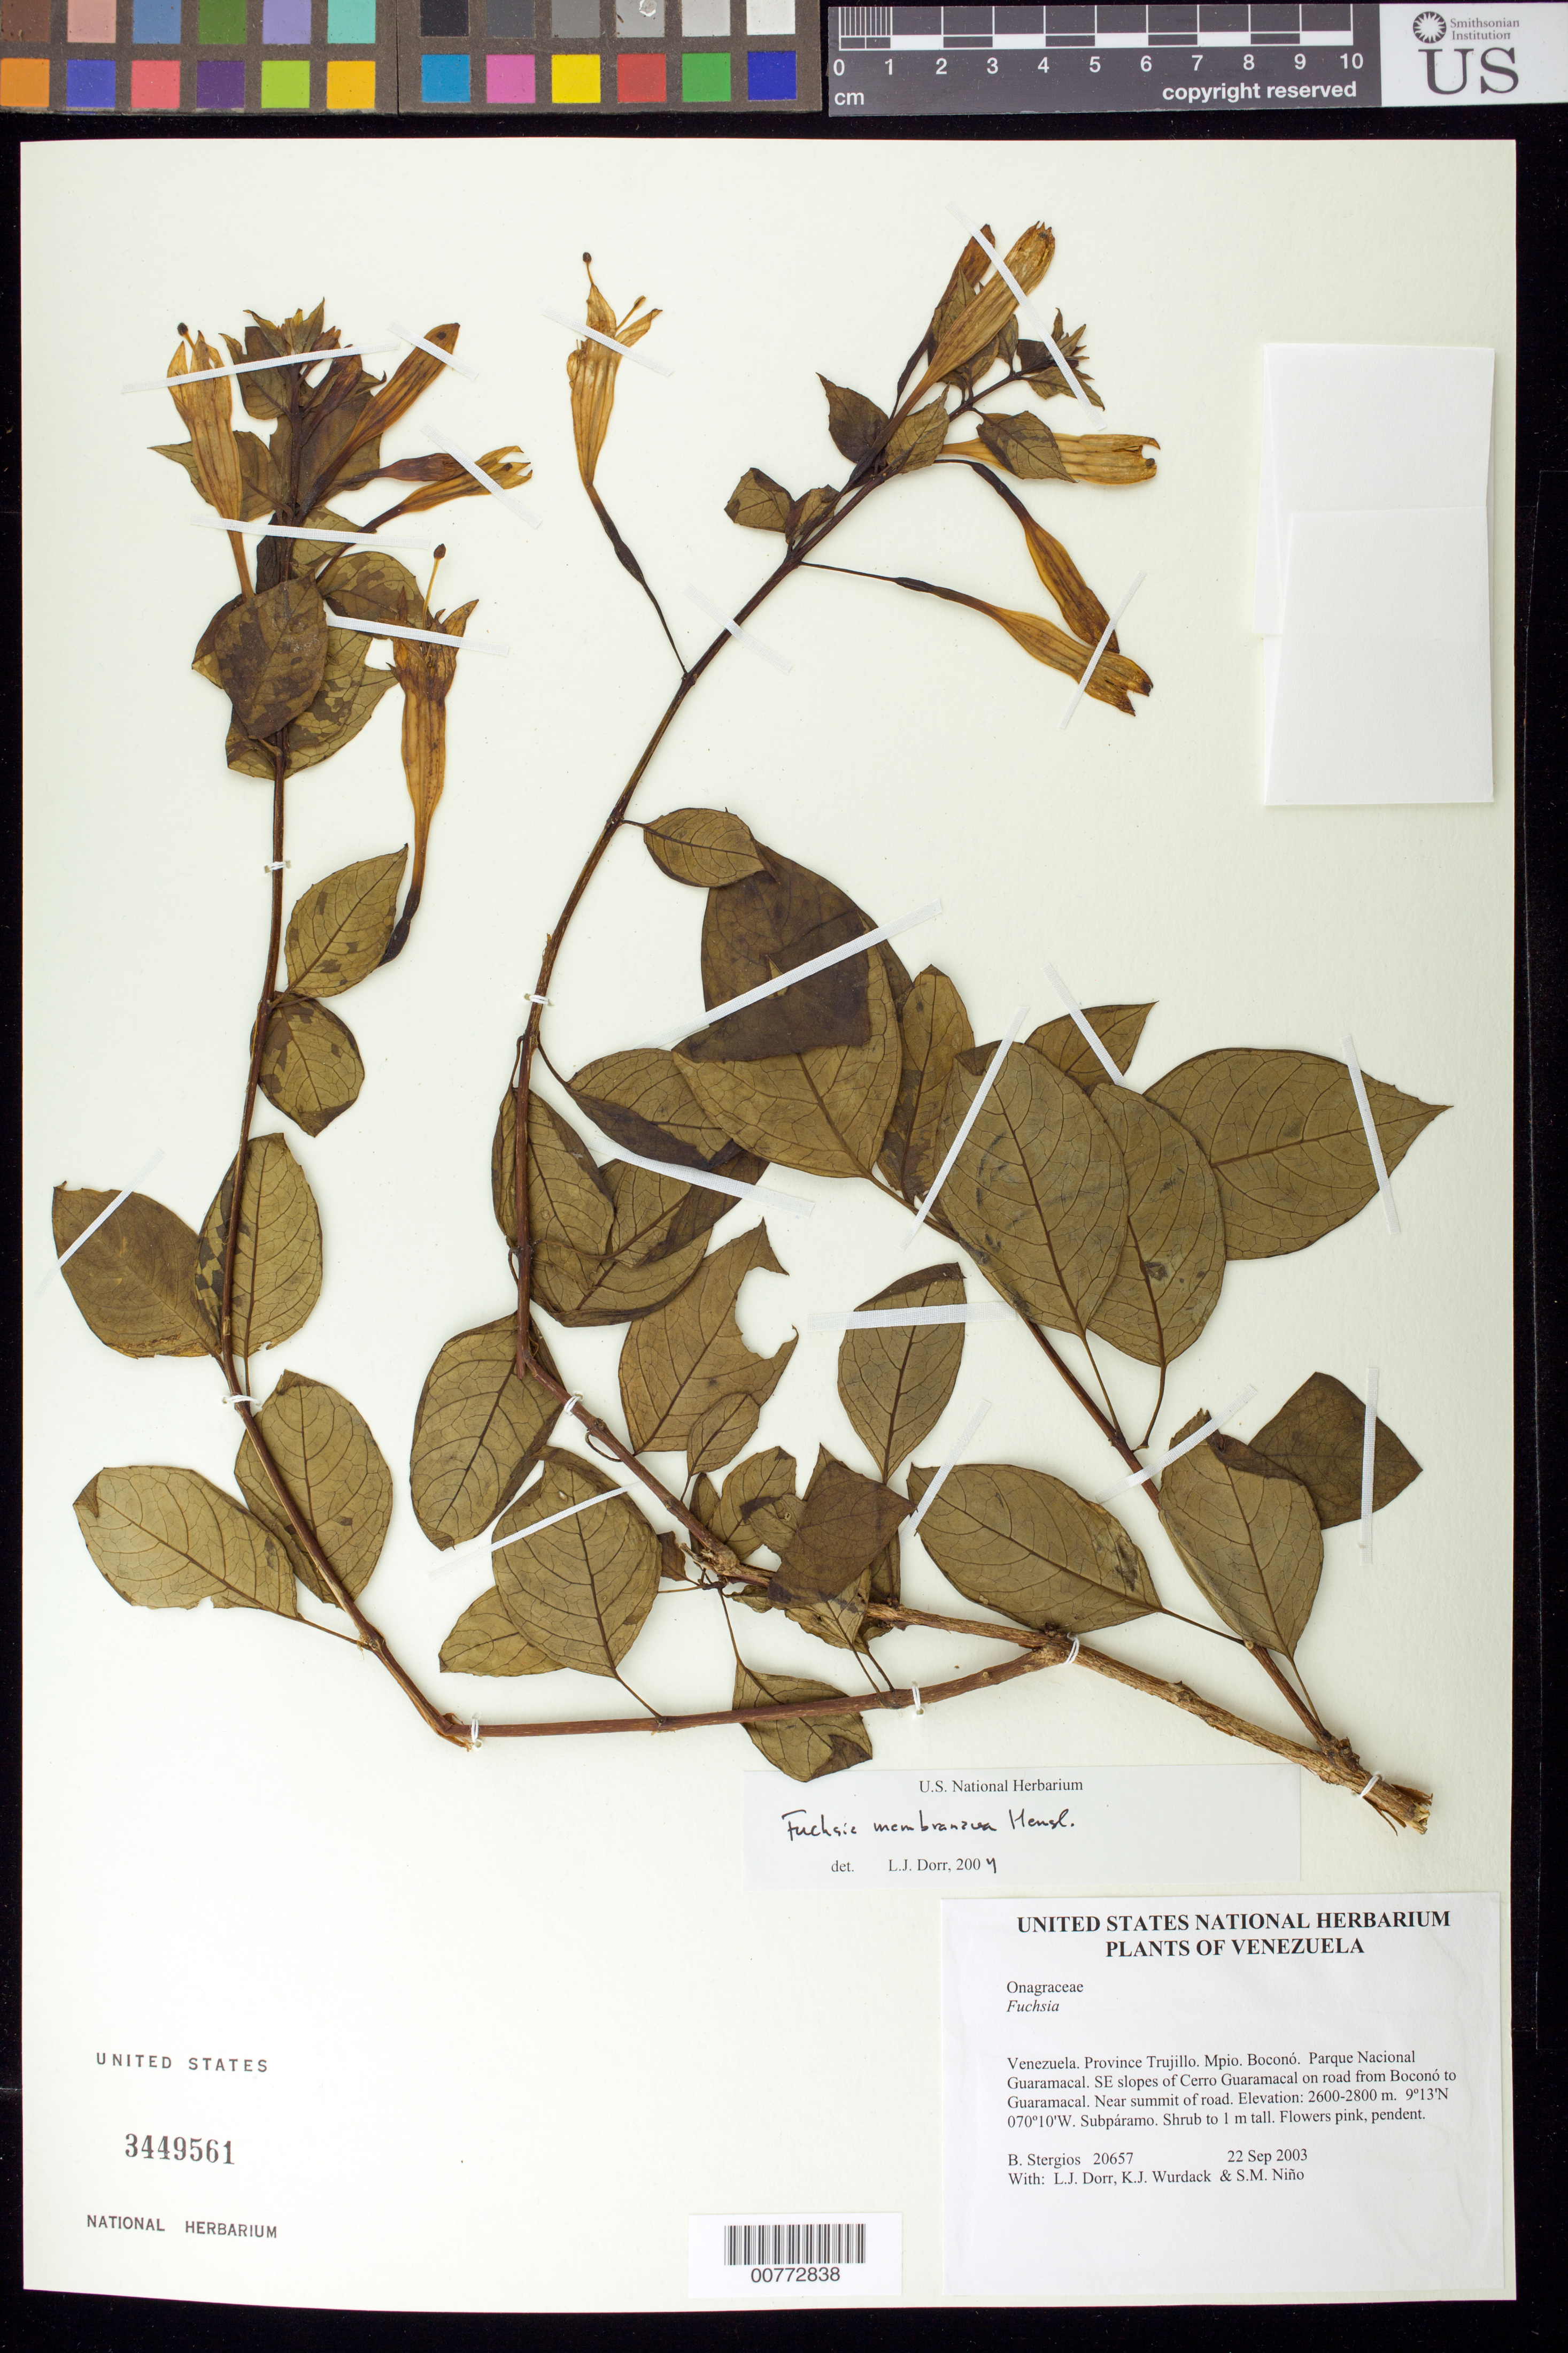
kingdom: Plantae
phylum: Tracheophyta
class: Magnoliopsida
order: Myrtales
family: Onagraceae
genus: Fuchsia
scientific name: Fuchsia membranacea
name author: Hemsl.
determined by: Dorr, L. J., (BOT), Smithsonian Institution - National Museum of Natural History (UNITED STATES)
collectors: B. G. Stergios, L. J. Dorr, K. Wurdack & S. M. Niño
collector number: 20657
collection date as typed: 22 Sep 2003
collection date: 2003-09-22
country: Venezuela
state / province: Trujillo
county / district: Boconó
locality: Parque Nacional Guaramacal. SE slopes of Cerro Guaramacal on road from Boconó to Guaramacal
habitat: Subpáramo.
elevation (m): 2600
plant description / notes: MO, PORT, US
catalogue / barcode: US 3449561